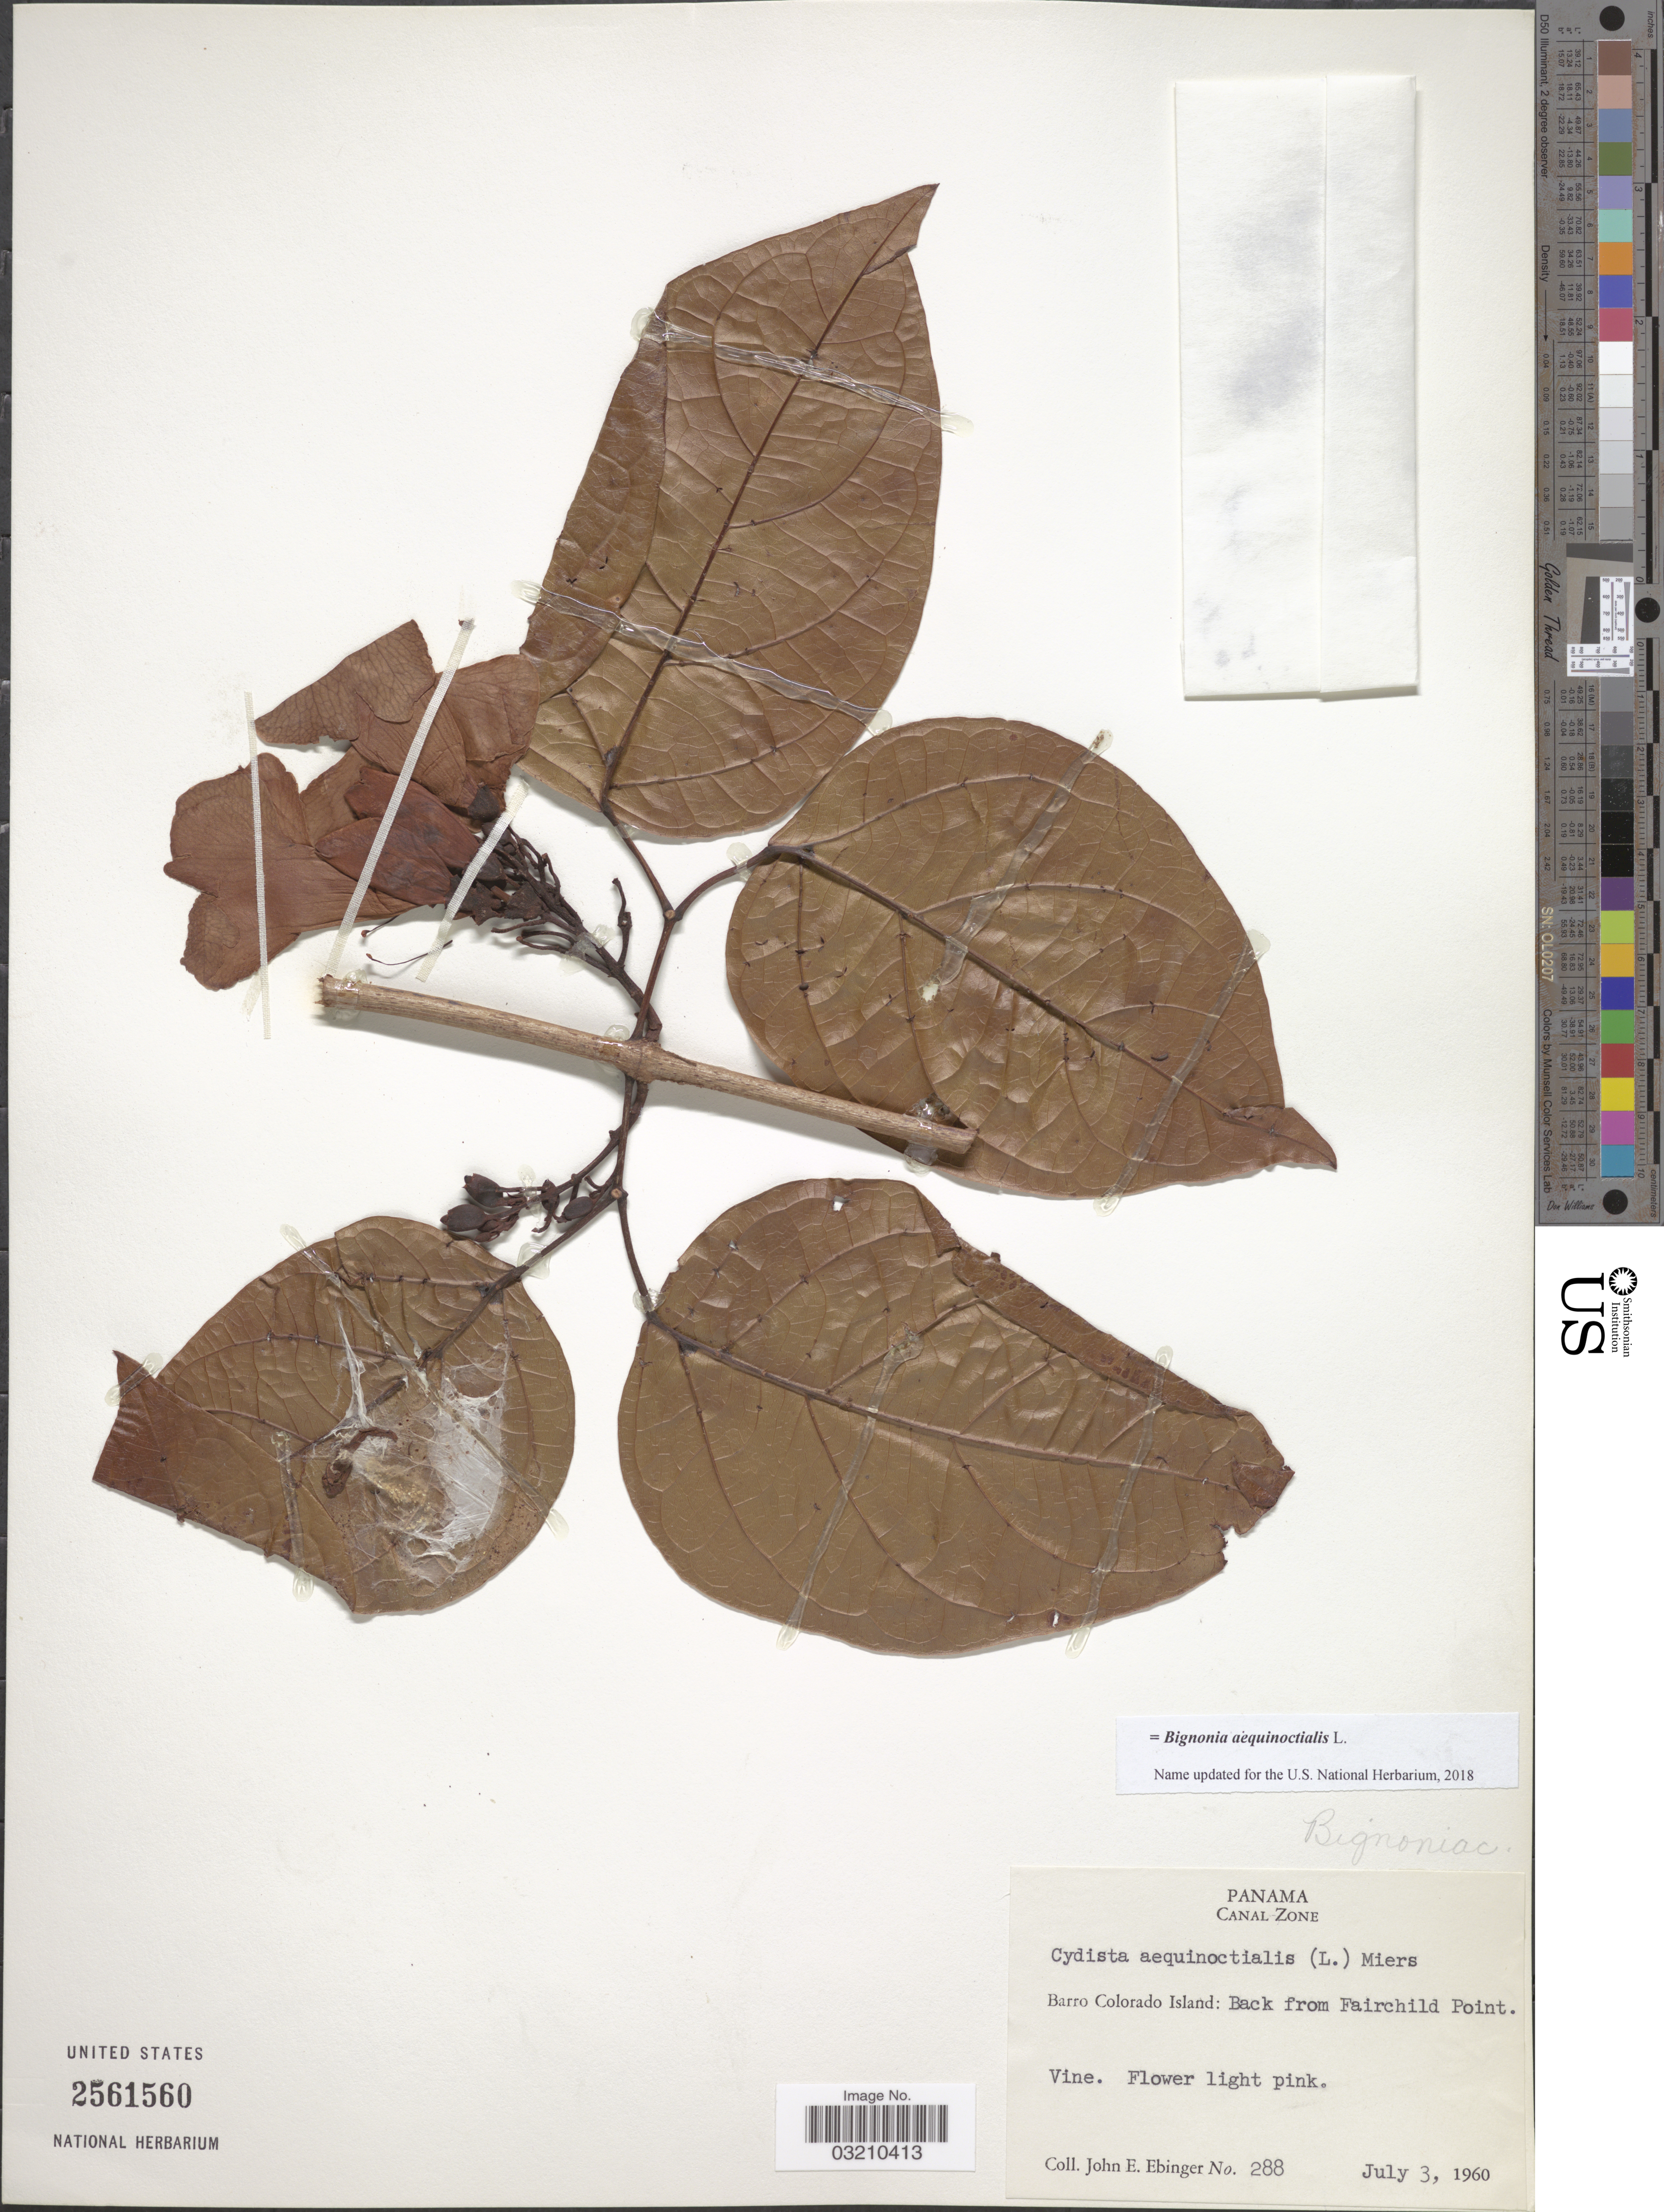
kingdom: Plantae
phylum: Tracheophyta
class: Magnoliopsida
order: Lamiales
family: Bignoniaceae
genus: Bignonia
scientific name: Bignonia aequinoctialis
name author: L.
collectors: J. Ebinger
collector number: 288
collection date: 1960-07-03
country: Panama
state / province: Panamá Oeste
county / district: Canal Zone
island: Barro Colorado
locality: Canal Zone. Barro Colorado Island: Back from Fairchild Point.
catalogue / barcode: US 2561560